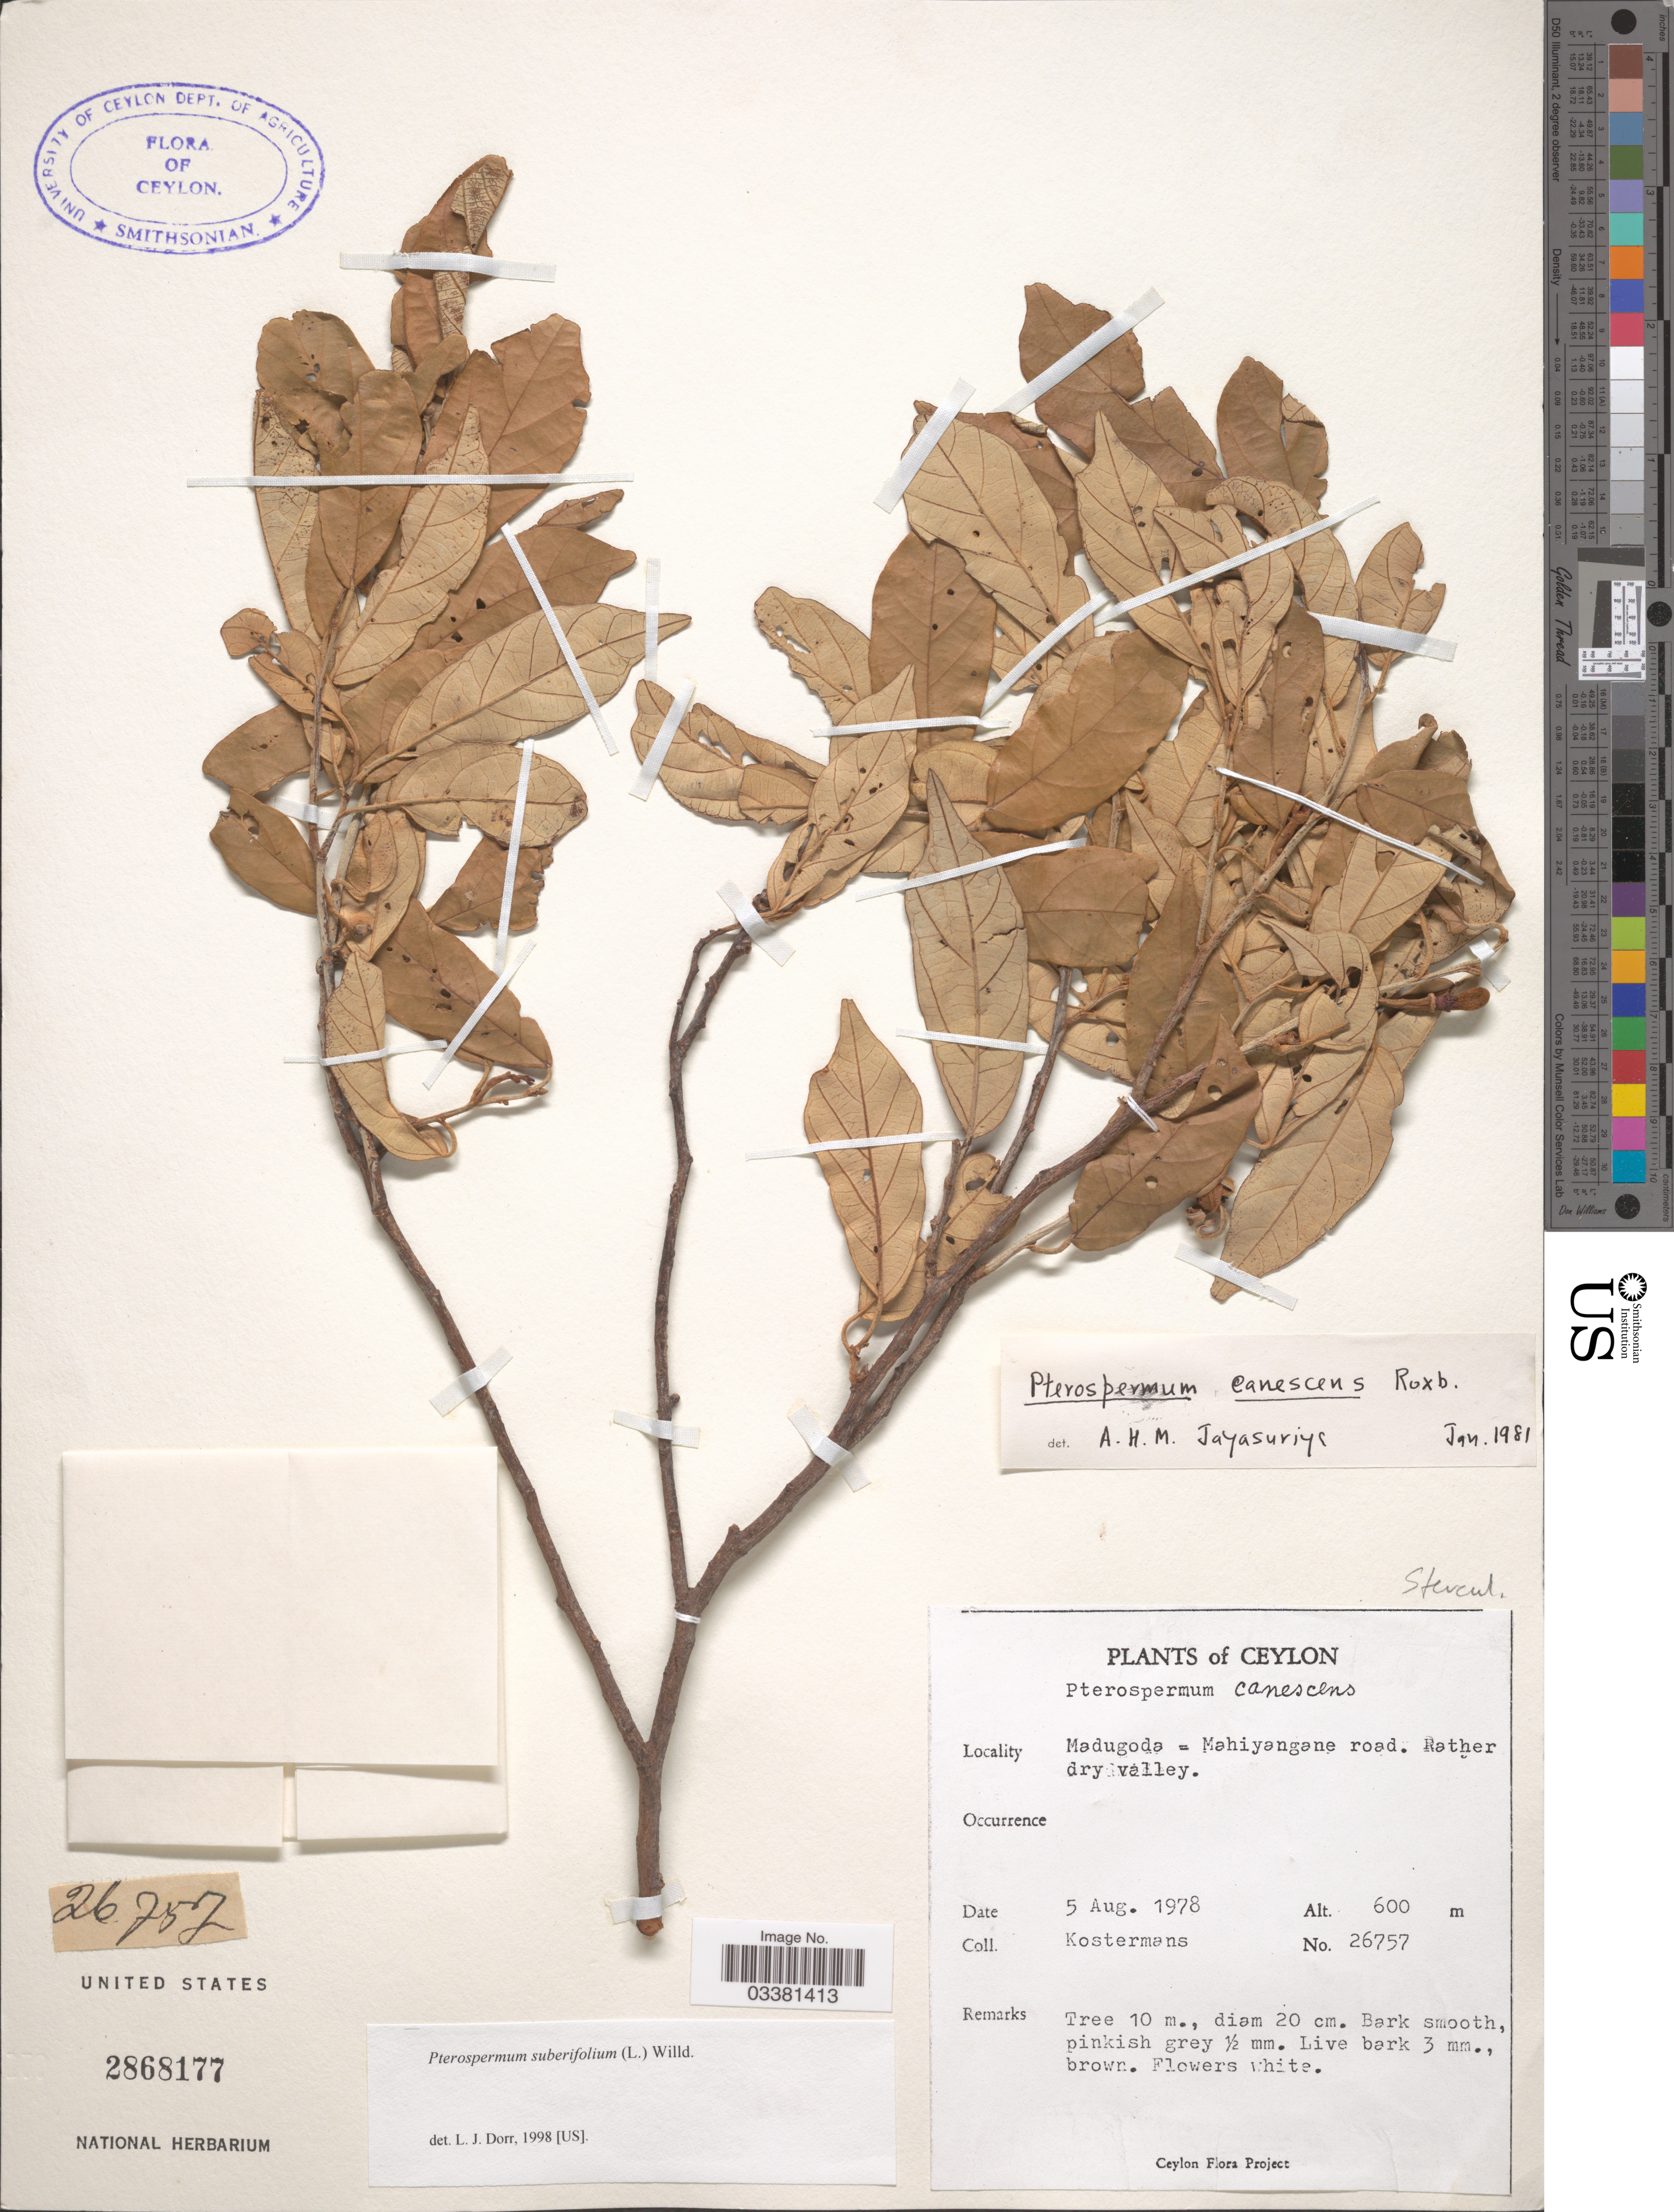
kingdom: Plantae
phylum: Tracheophyta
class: Magnoliopsida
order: Malvales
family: Malvaceae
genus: Pterospermum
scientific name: Pterospermum suberifolium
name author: (L.) Raeusch.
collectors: Kostermans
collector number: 26757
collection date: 1978-08-05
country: Sri Lanka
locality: Ceylon. Madugoda - Mahiyangane road.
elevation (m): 600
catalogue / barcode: US 2868177